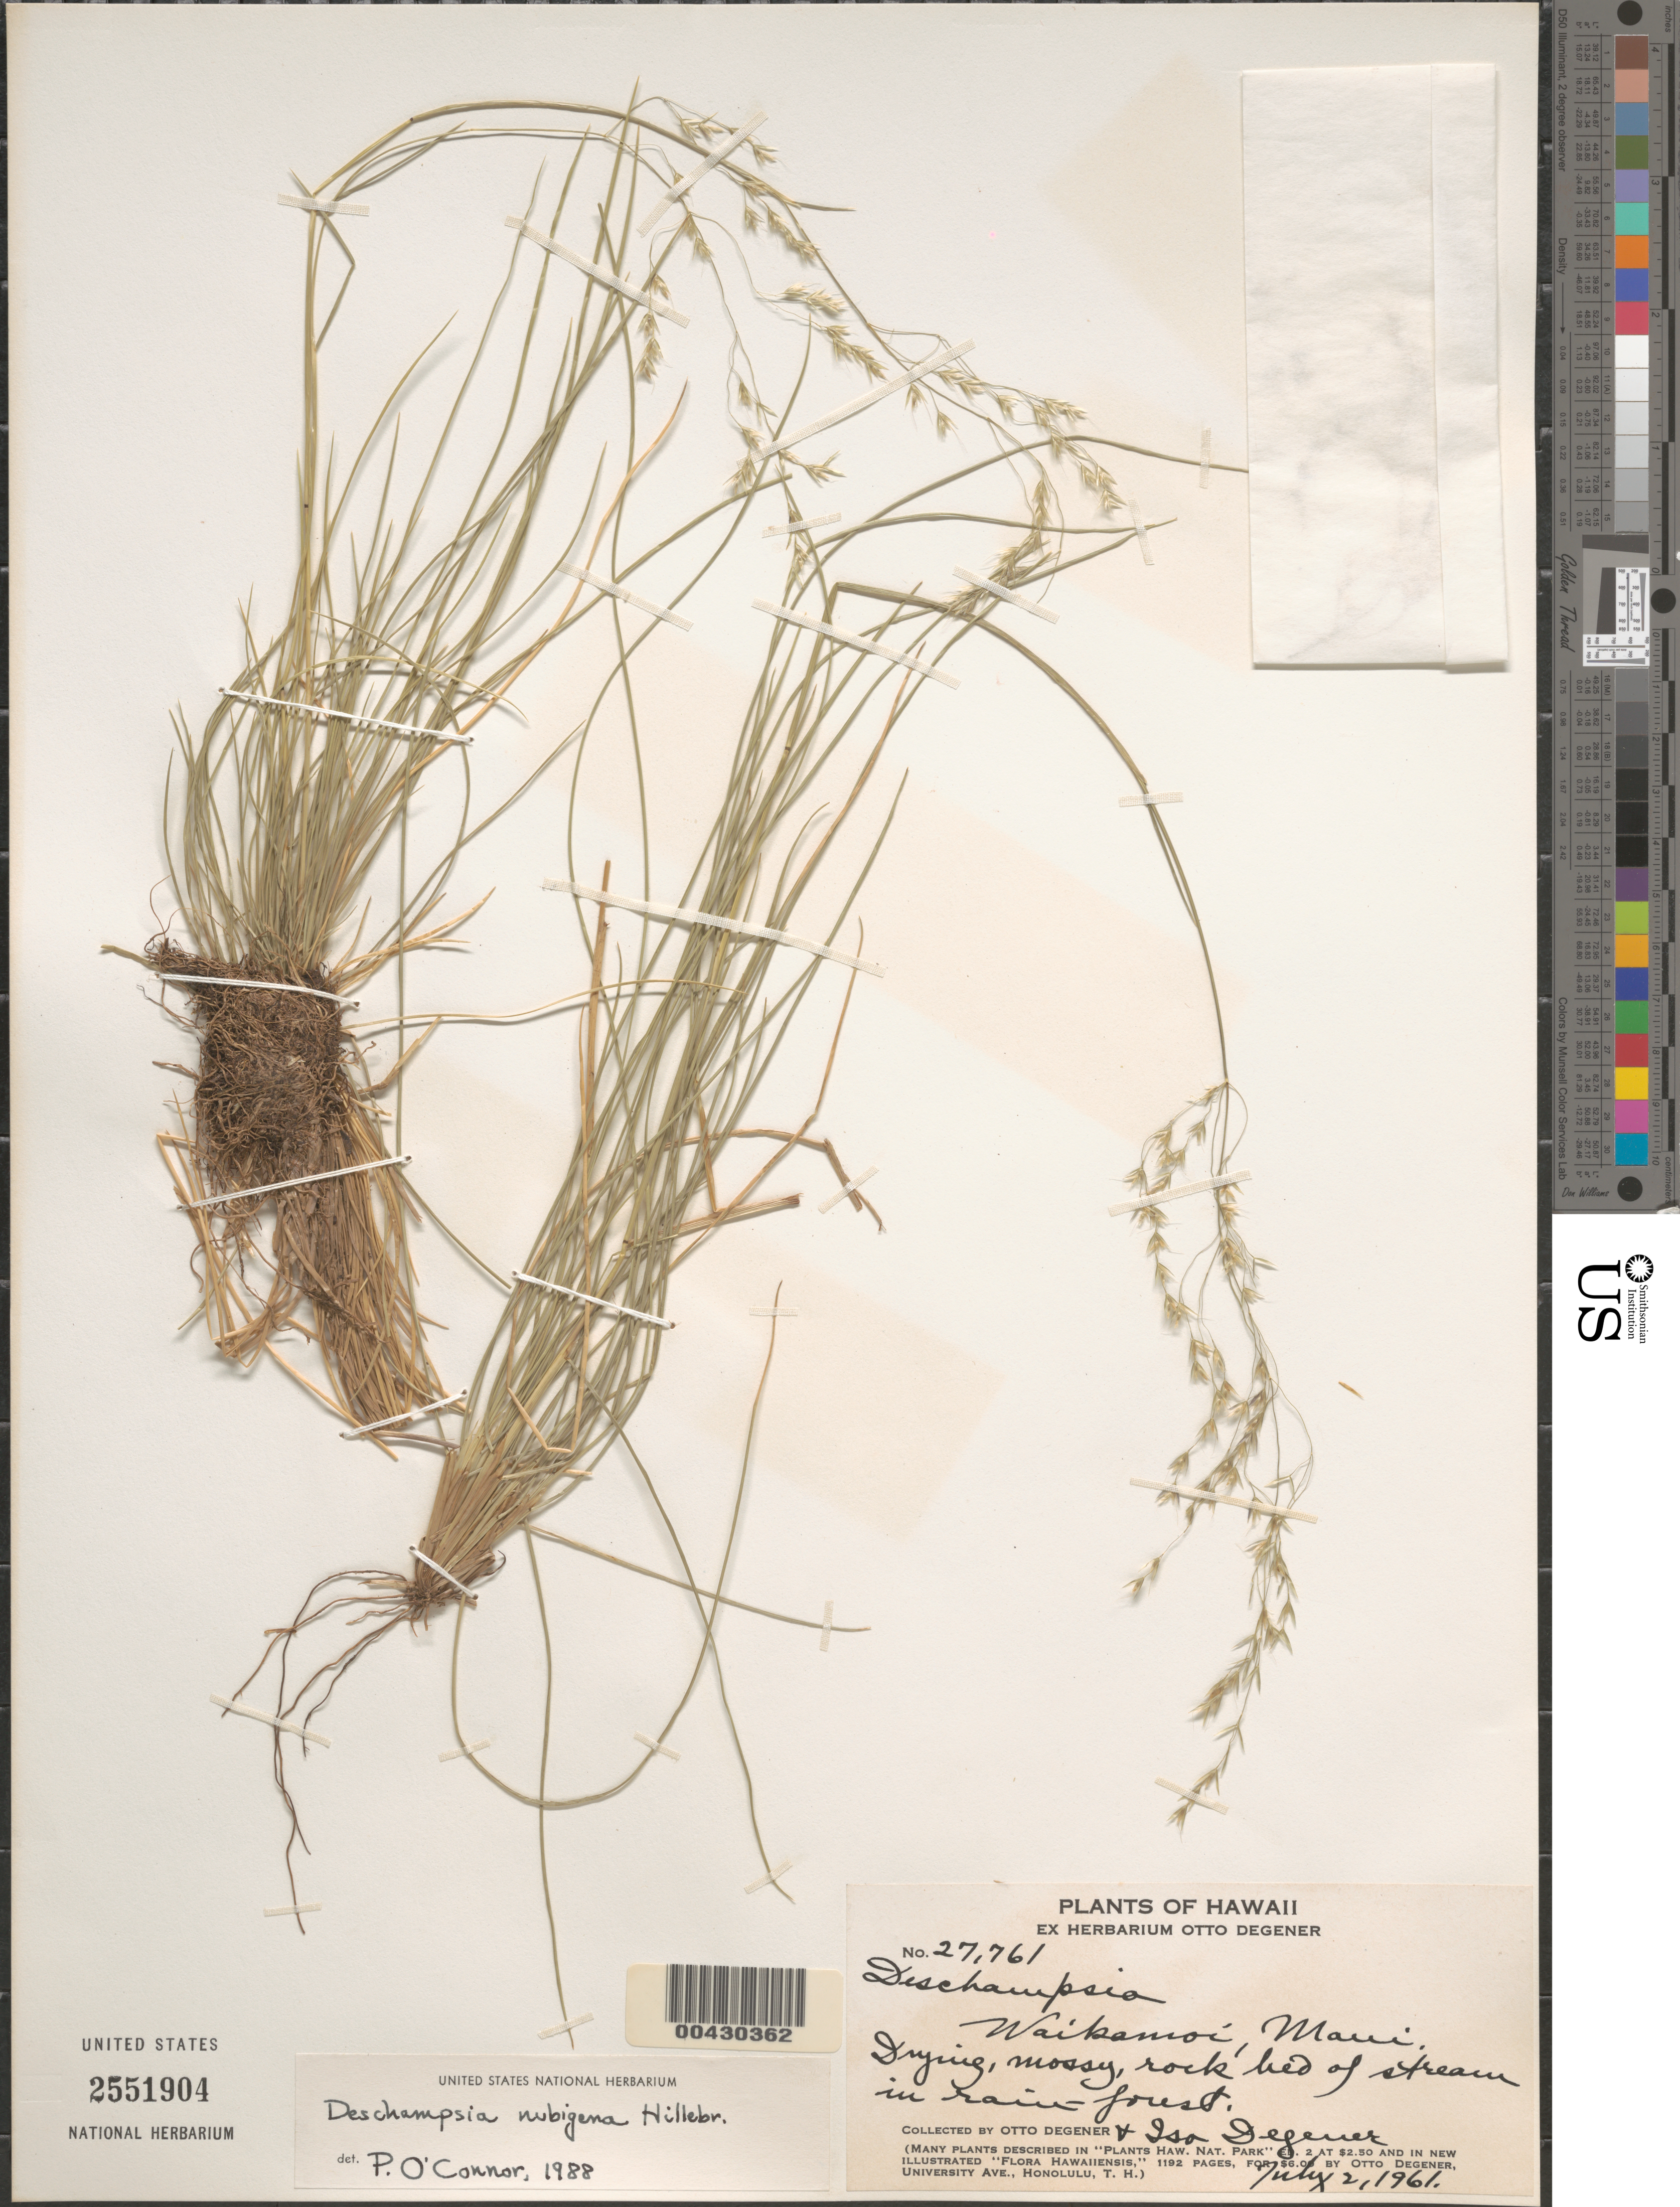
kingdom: Plantae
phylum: Tracheophyta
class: Liliopsida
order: Poales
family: Poaceae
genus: Deschampsia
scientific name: Deschampsia nubigena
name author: Hillebr.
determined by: O'Connor, P.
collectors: O. Degener & I. Degener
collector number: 27761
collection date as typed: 2 Jul 1961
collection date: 1961-07-02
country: United States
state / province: Hawaii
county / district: Maui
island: Maui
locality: Waikamoi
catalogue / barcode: US 2551904